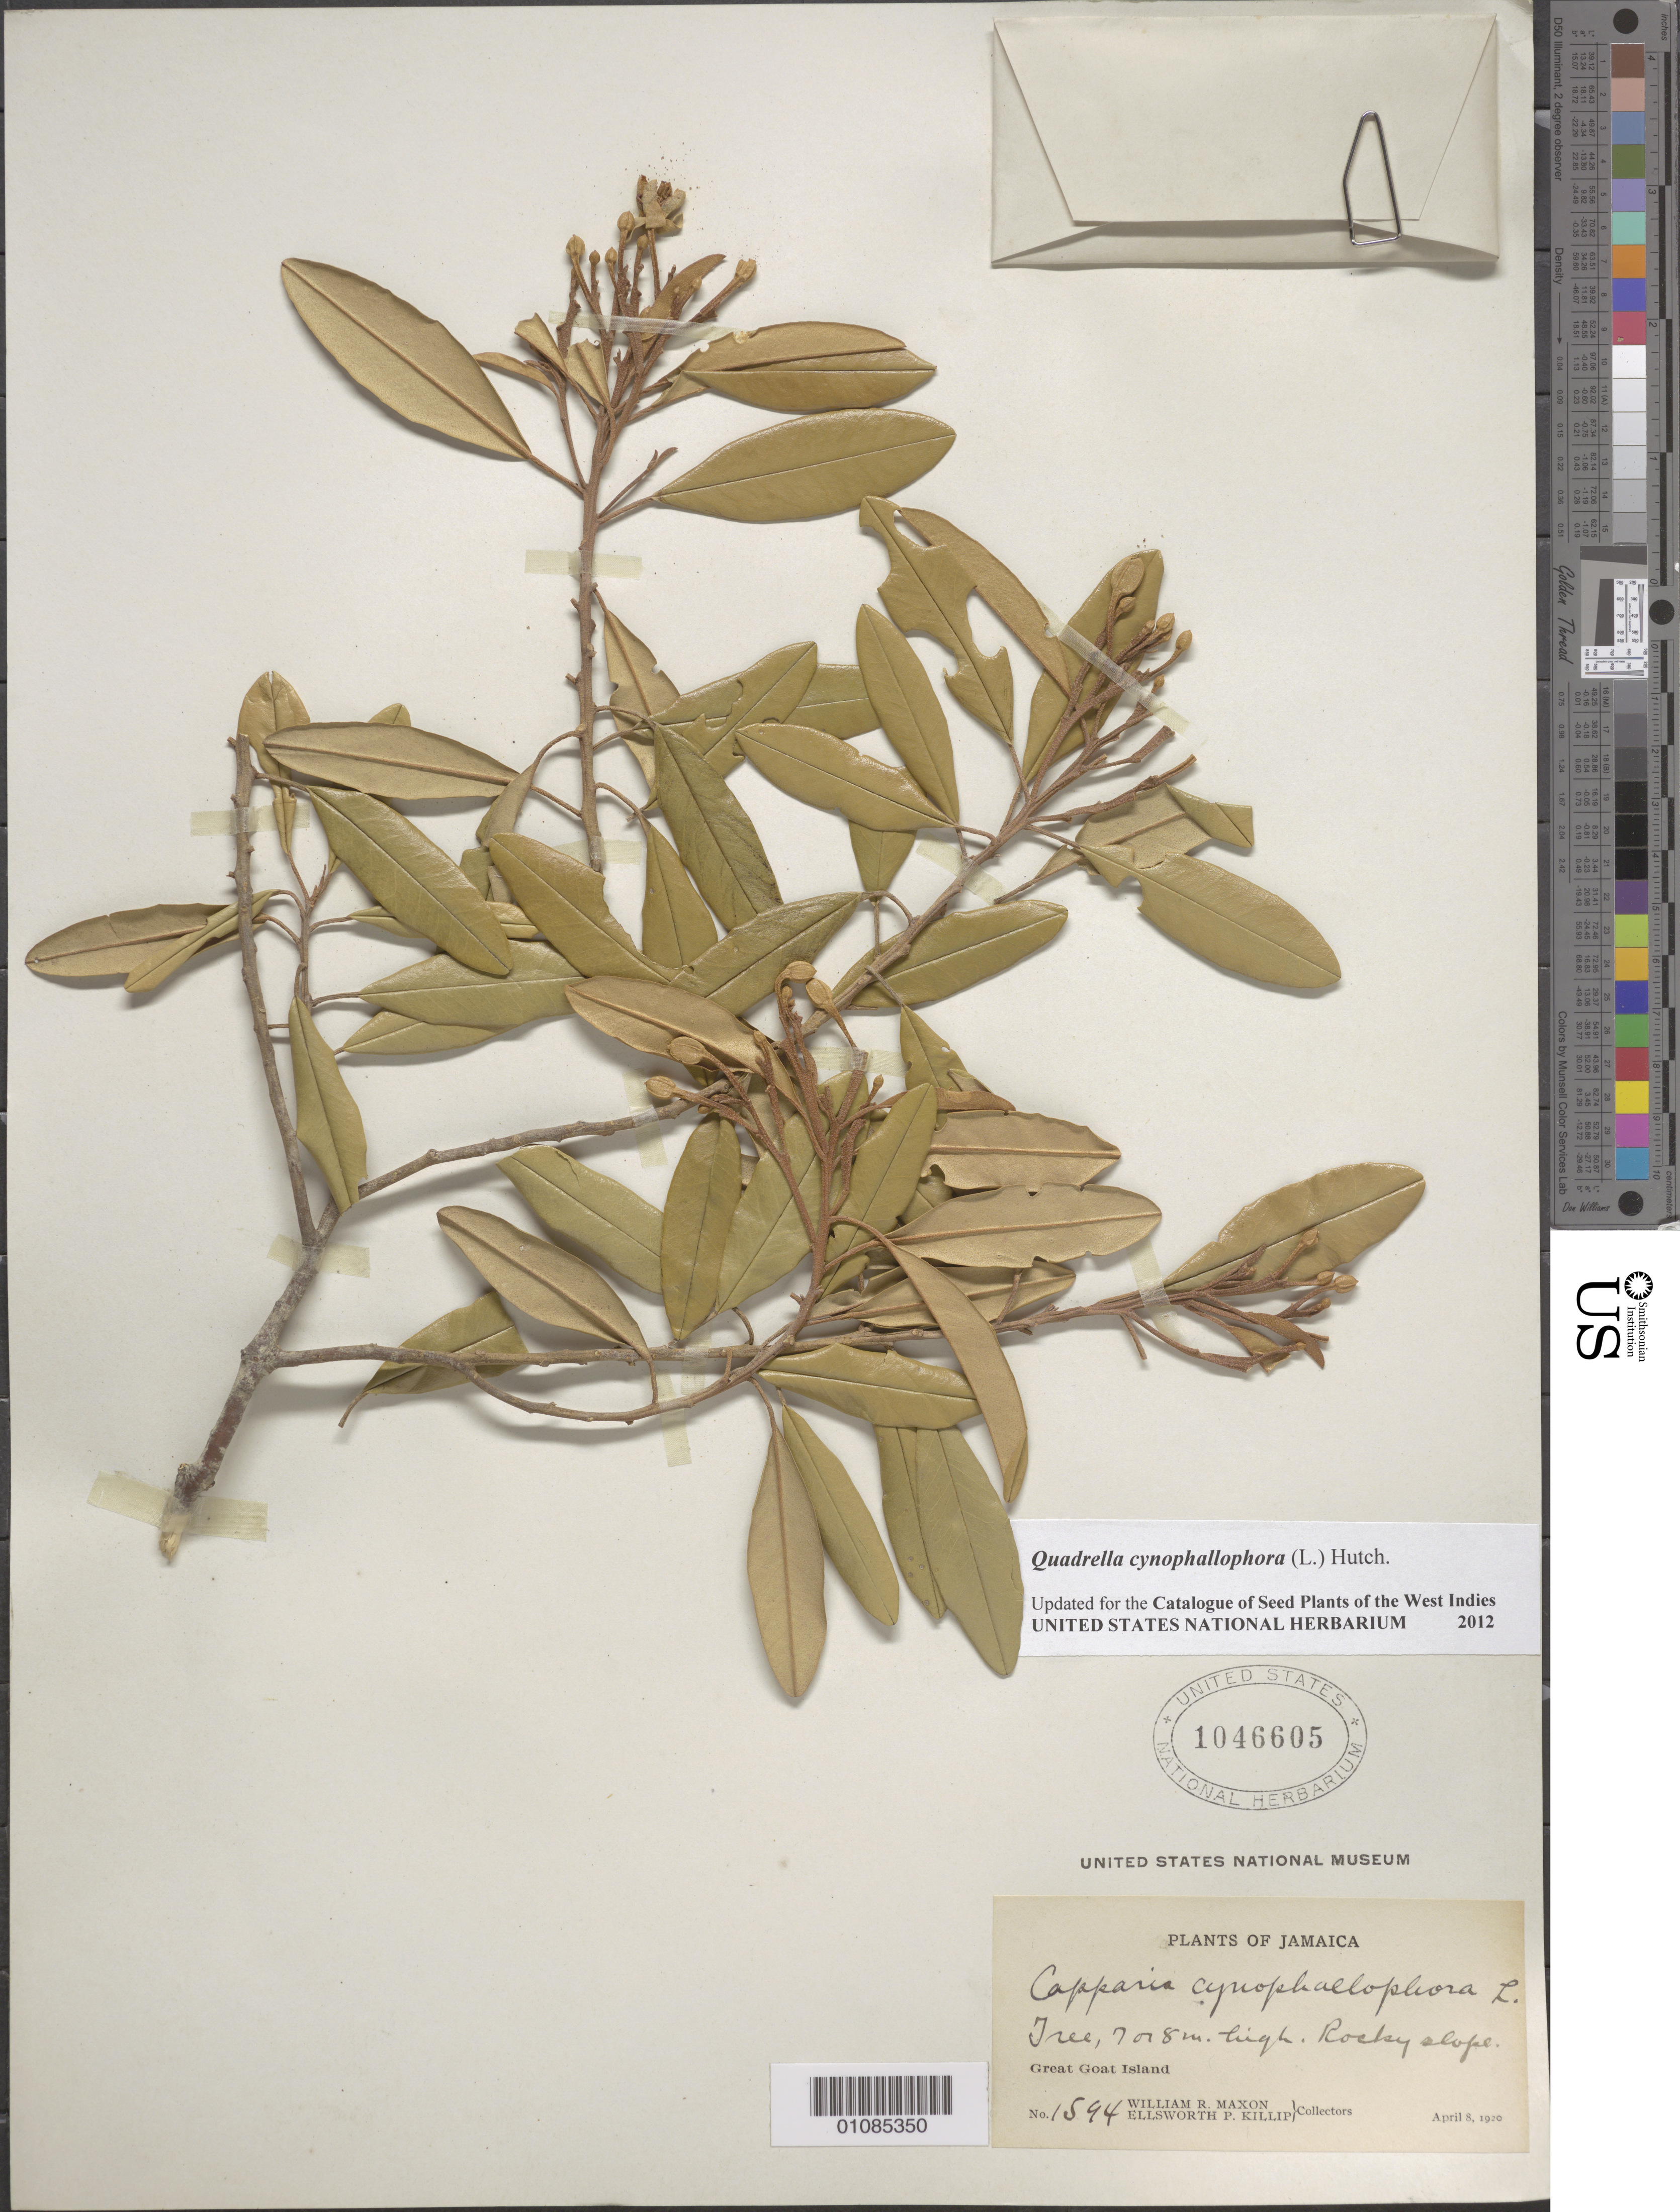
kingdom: Plantae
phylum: Tracheophyta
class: Magnoliopsida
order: Brassicales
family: Capparaceae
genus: Quadrella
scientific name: Quadrella cynophallophora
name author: (L.) Hutch.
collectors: W. R. Maxon & E. P. Killip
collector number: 1594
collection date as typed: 08 Apr 1920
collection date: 1920-04-08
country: Jamaica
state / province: Saint Catherine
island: Great Goat Island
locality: Great Goat Island.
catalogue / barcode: US 1046605